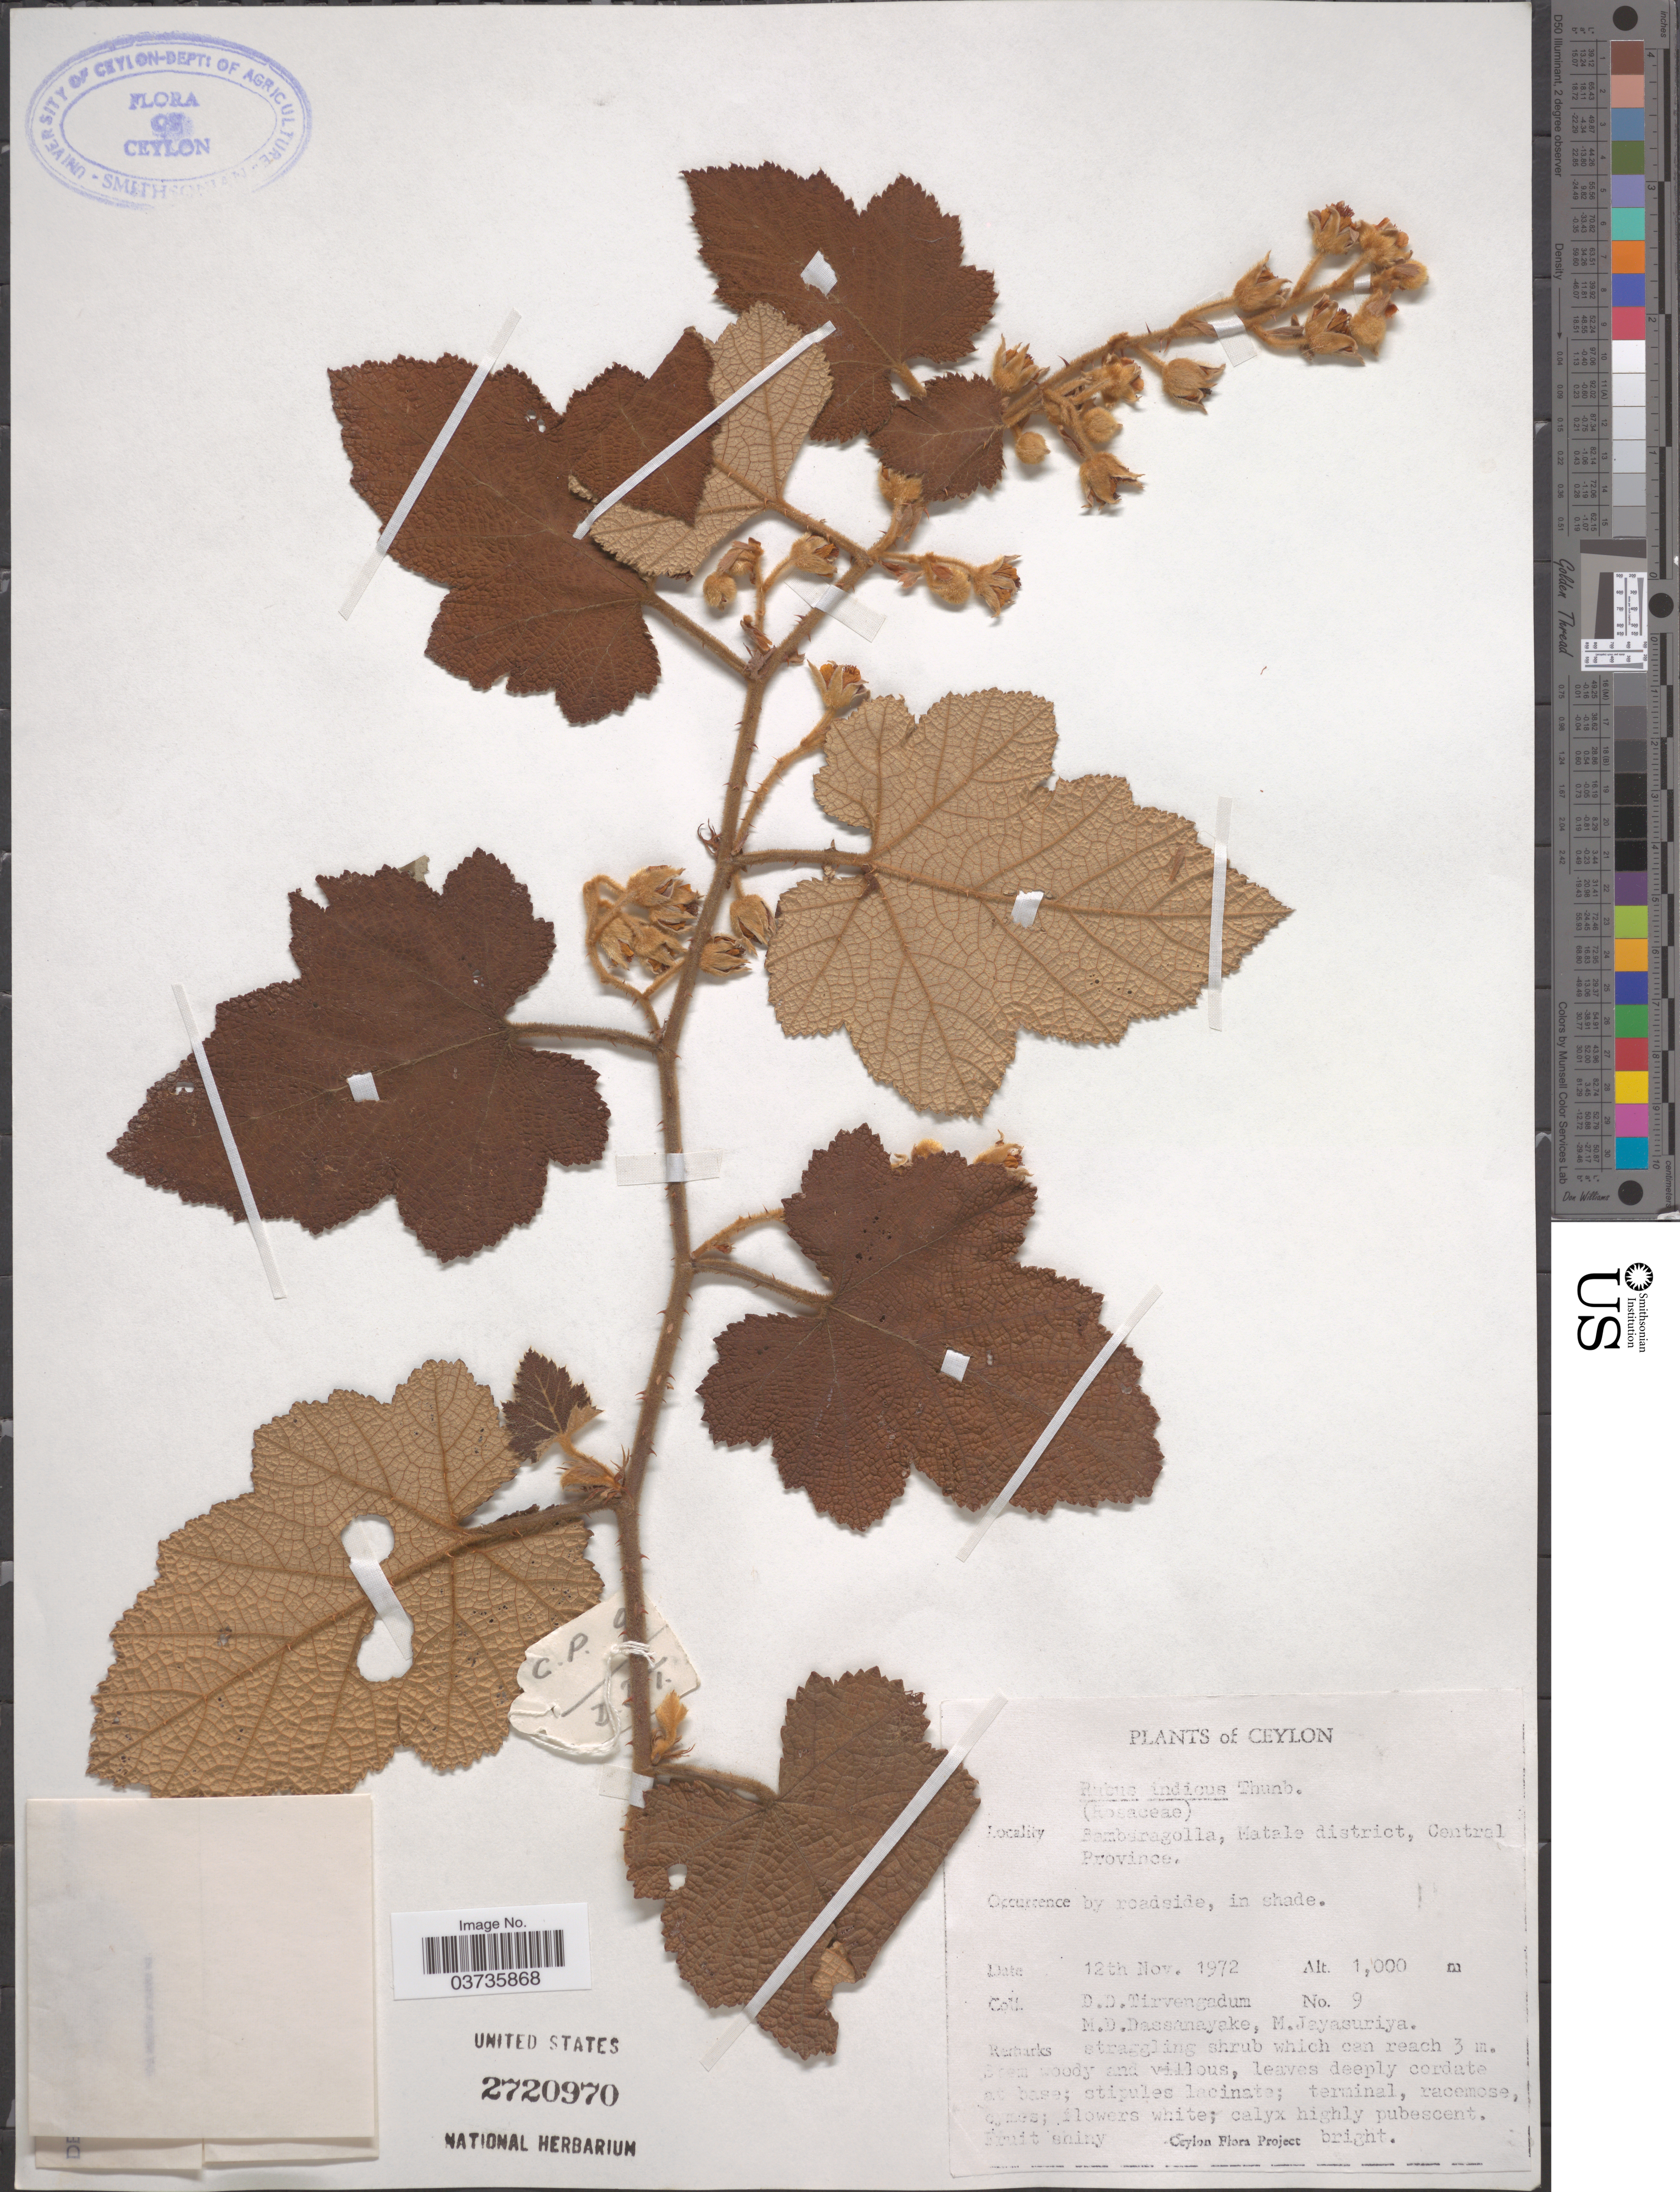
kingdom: Plantae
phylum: Tracheophyta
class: Magnoliopsida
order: Rosales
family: Rosaceae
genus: Rubus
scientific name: Rubus indicus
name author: Lesch. ex Ser.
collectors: D. Tirvengadum, M. D. Dassanayake & M. Jayasuriya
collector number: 9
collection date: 1972-11-12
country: Sri Lanka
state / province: Central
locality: Ceylon. Bambaragolla, Matale district.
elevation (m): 1000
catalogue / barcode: US 2720970